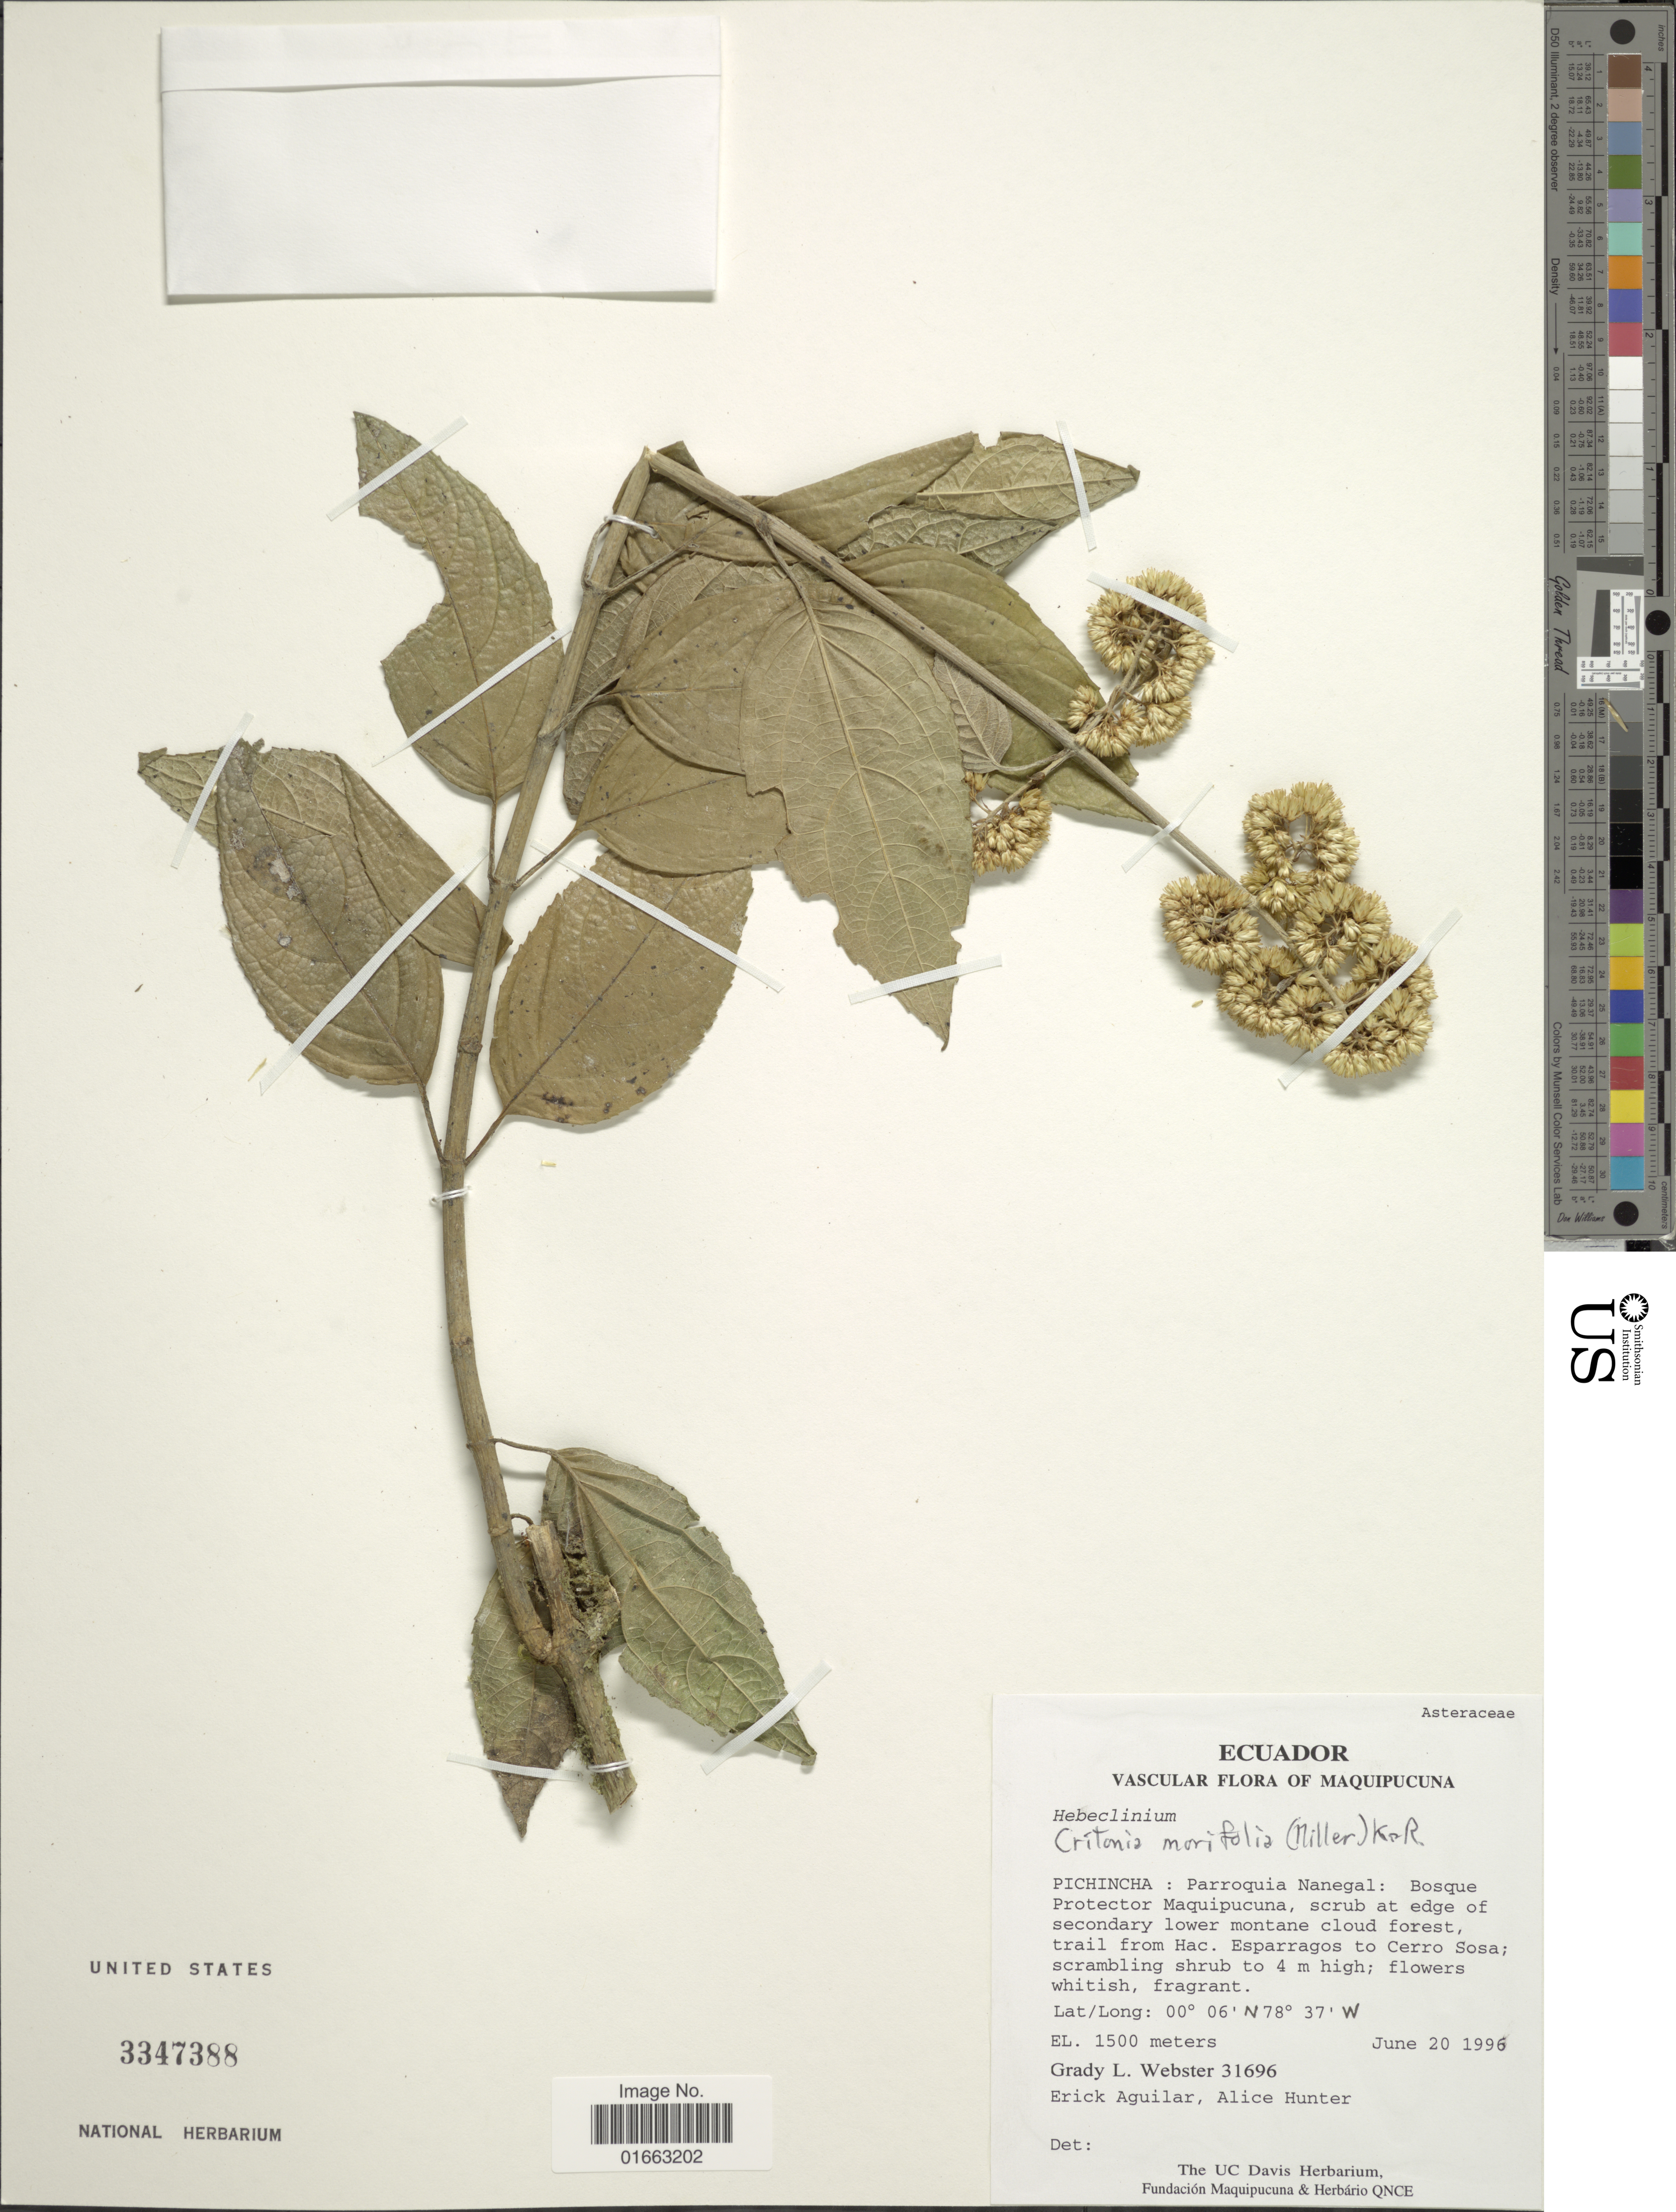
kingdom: Plantae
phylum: Tracheophyta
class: Magnoliopsida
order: Asterales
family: Asteraceae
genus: Critonia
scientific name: Critonia morifolia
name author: (Mill.) R.M. King & H. Rob.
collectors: G. L. Webster, E. Aguilar & A. Hunter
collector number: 31969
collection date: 1996-06-20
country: Ecuador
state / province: Pichincha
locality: Parroquia Nanegal: Bosque Protector Maquipucuna, scrub at edge of secondary lower montane cloud forest, trail from Hac. Esparragos to Cerro Sosa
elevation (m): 1500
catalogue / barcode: US 3347388